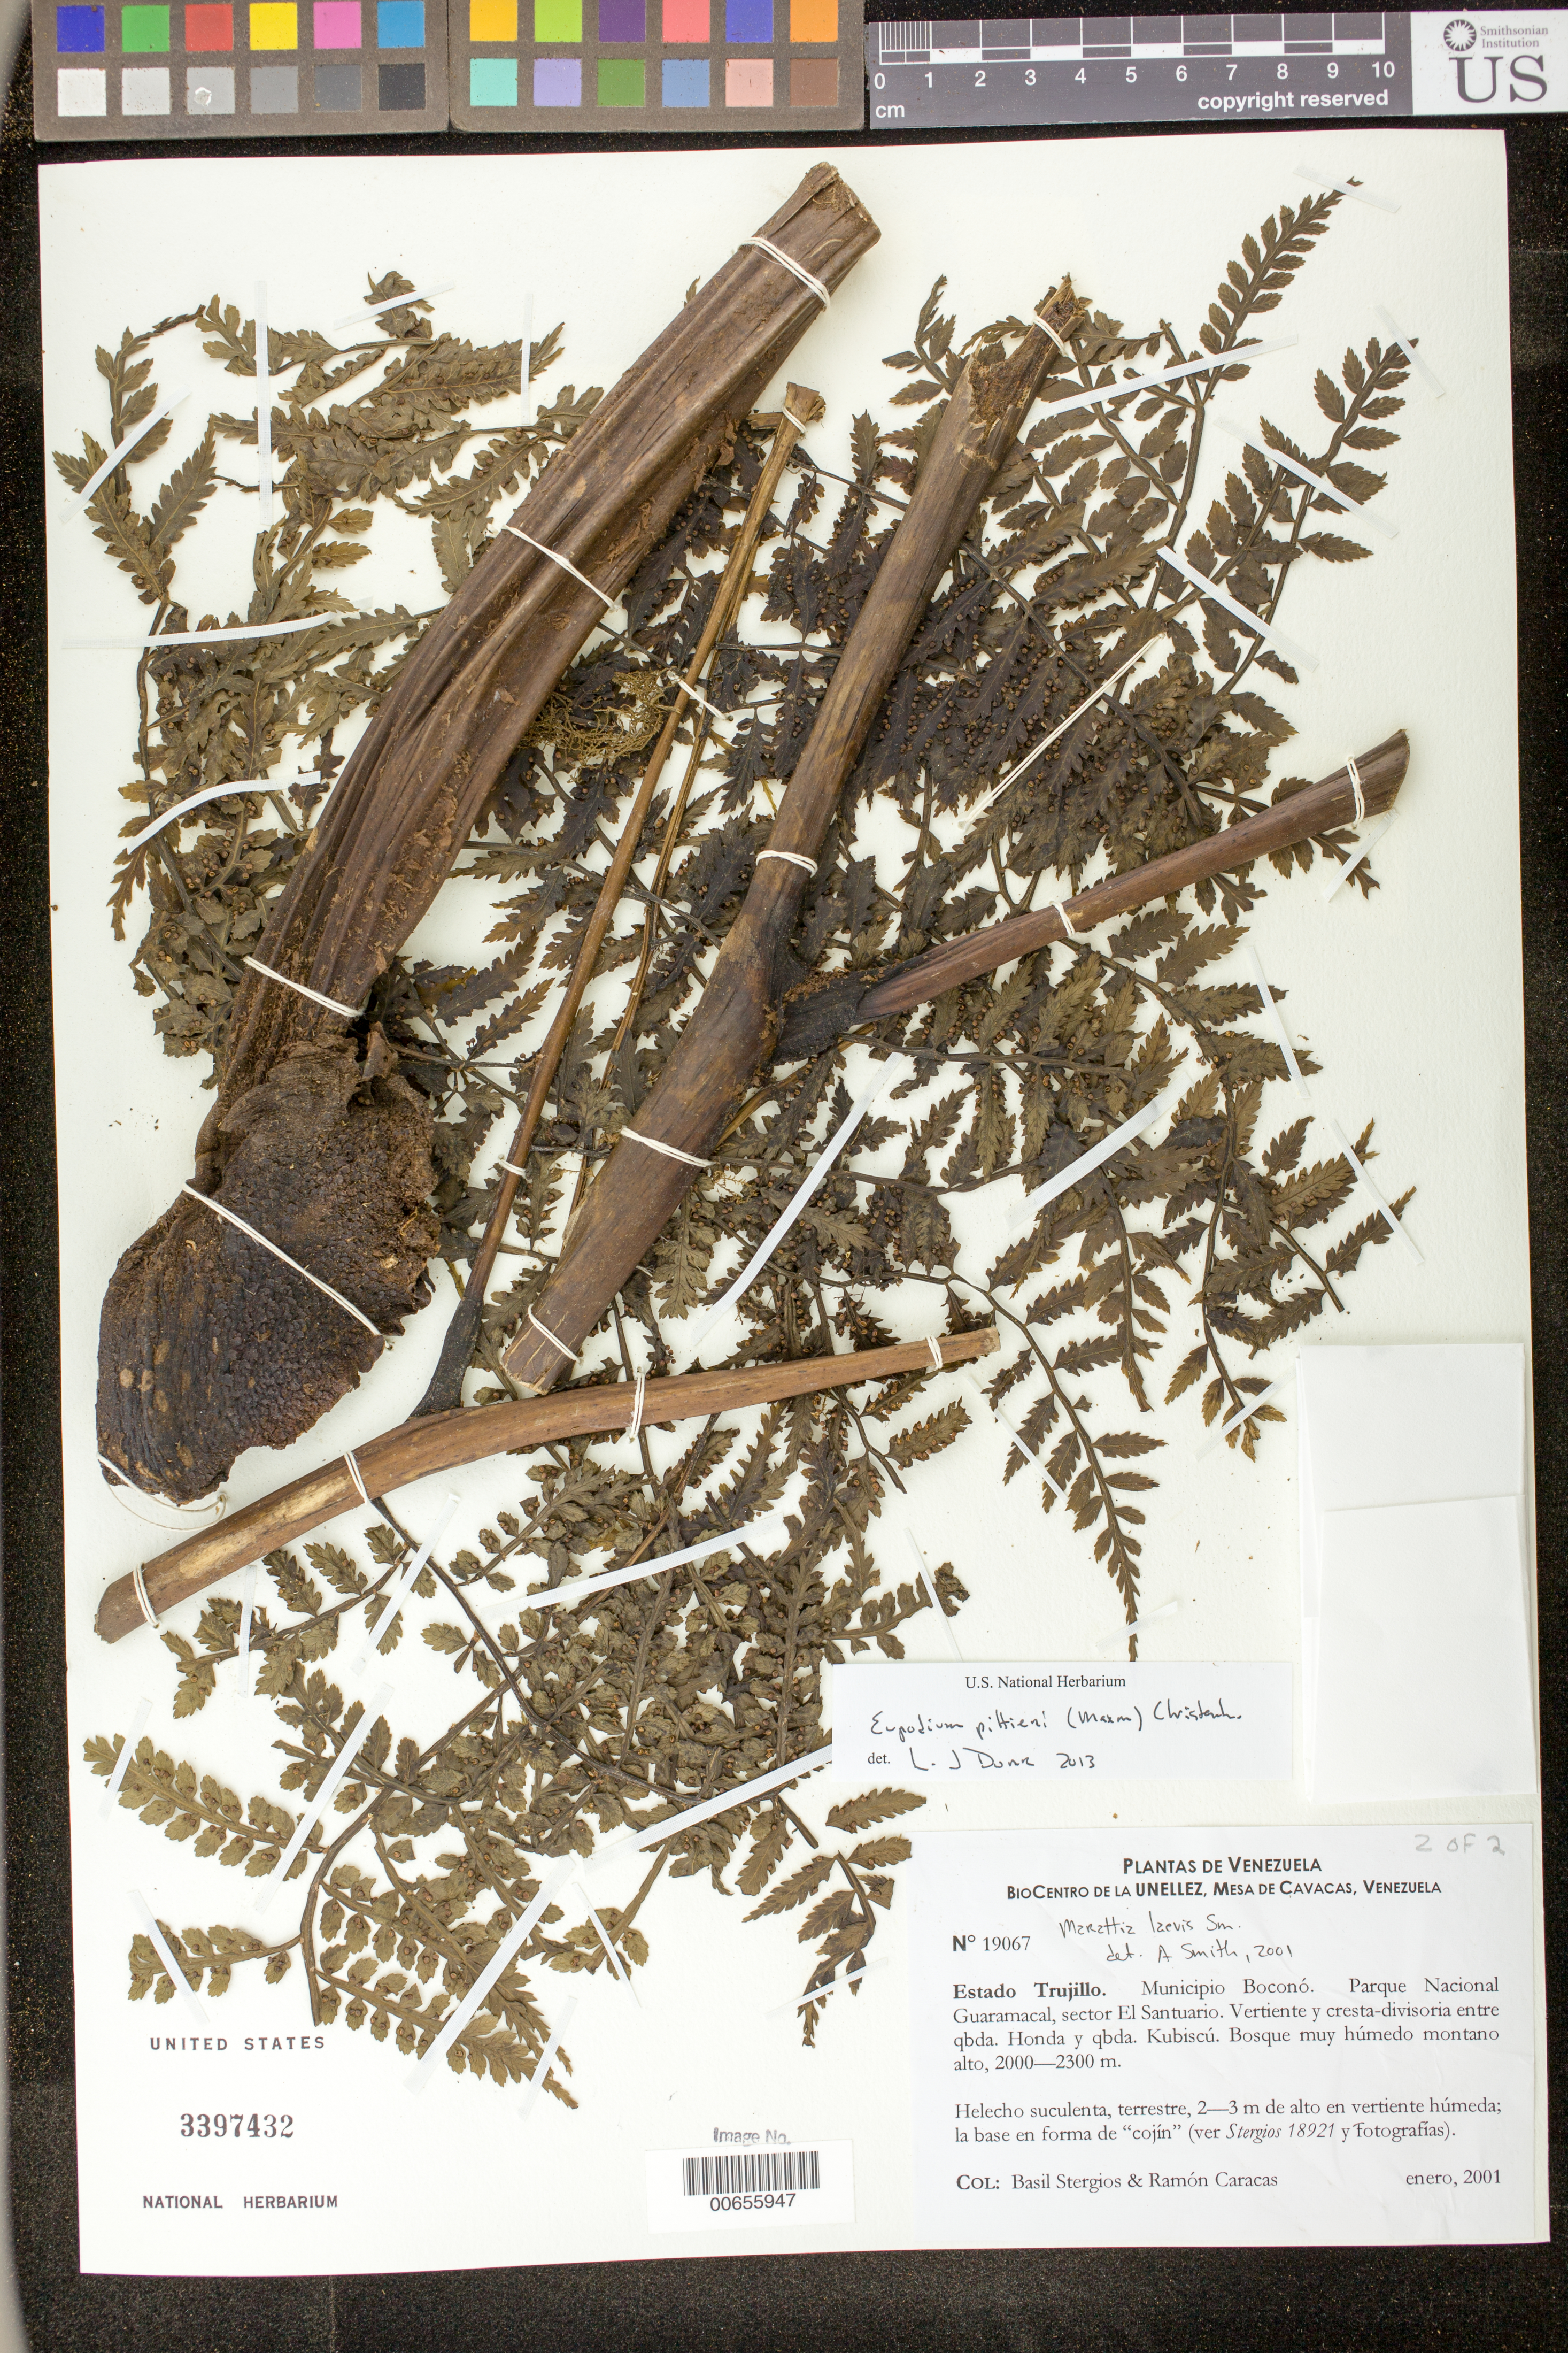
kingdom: Plantae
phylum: Tracheophyta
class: Polypodiopsida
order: Marattiales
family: Marattiaceae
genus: Eupodium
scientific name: Eupodium pittieri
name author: (Maxon) Christenh.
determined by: Dorr, L. J., (BOT), Smithsonian Institution - National Museum of Natural History (UNITED STATES)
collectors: B. G. Stergios & R. Caracas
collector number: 19067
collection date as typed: Jan 2001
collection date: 2001-01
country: Venezuela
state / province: Trujillo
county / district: Boconó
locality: Parque Nacional Guaramacal, sector El Santuario, vertiente y cresta-divisoria entre Quebrada Honda y Quebrada Kubiscú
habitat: Bosque muy húmedo montano alto.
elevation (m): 2000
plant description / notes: PORT, UC, US, VEN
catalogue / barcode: US 3397432